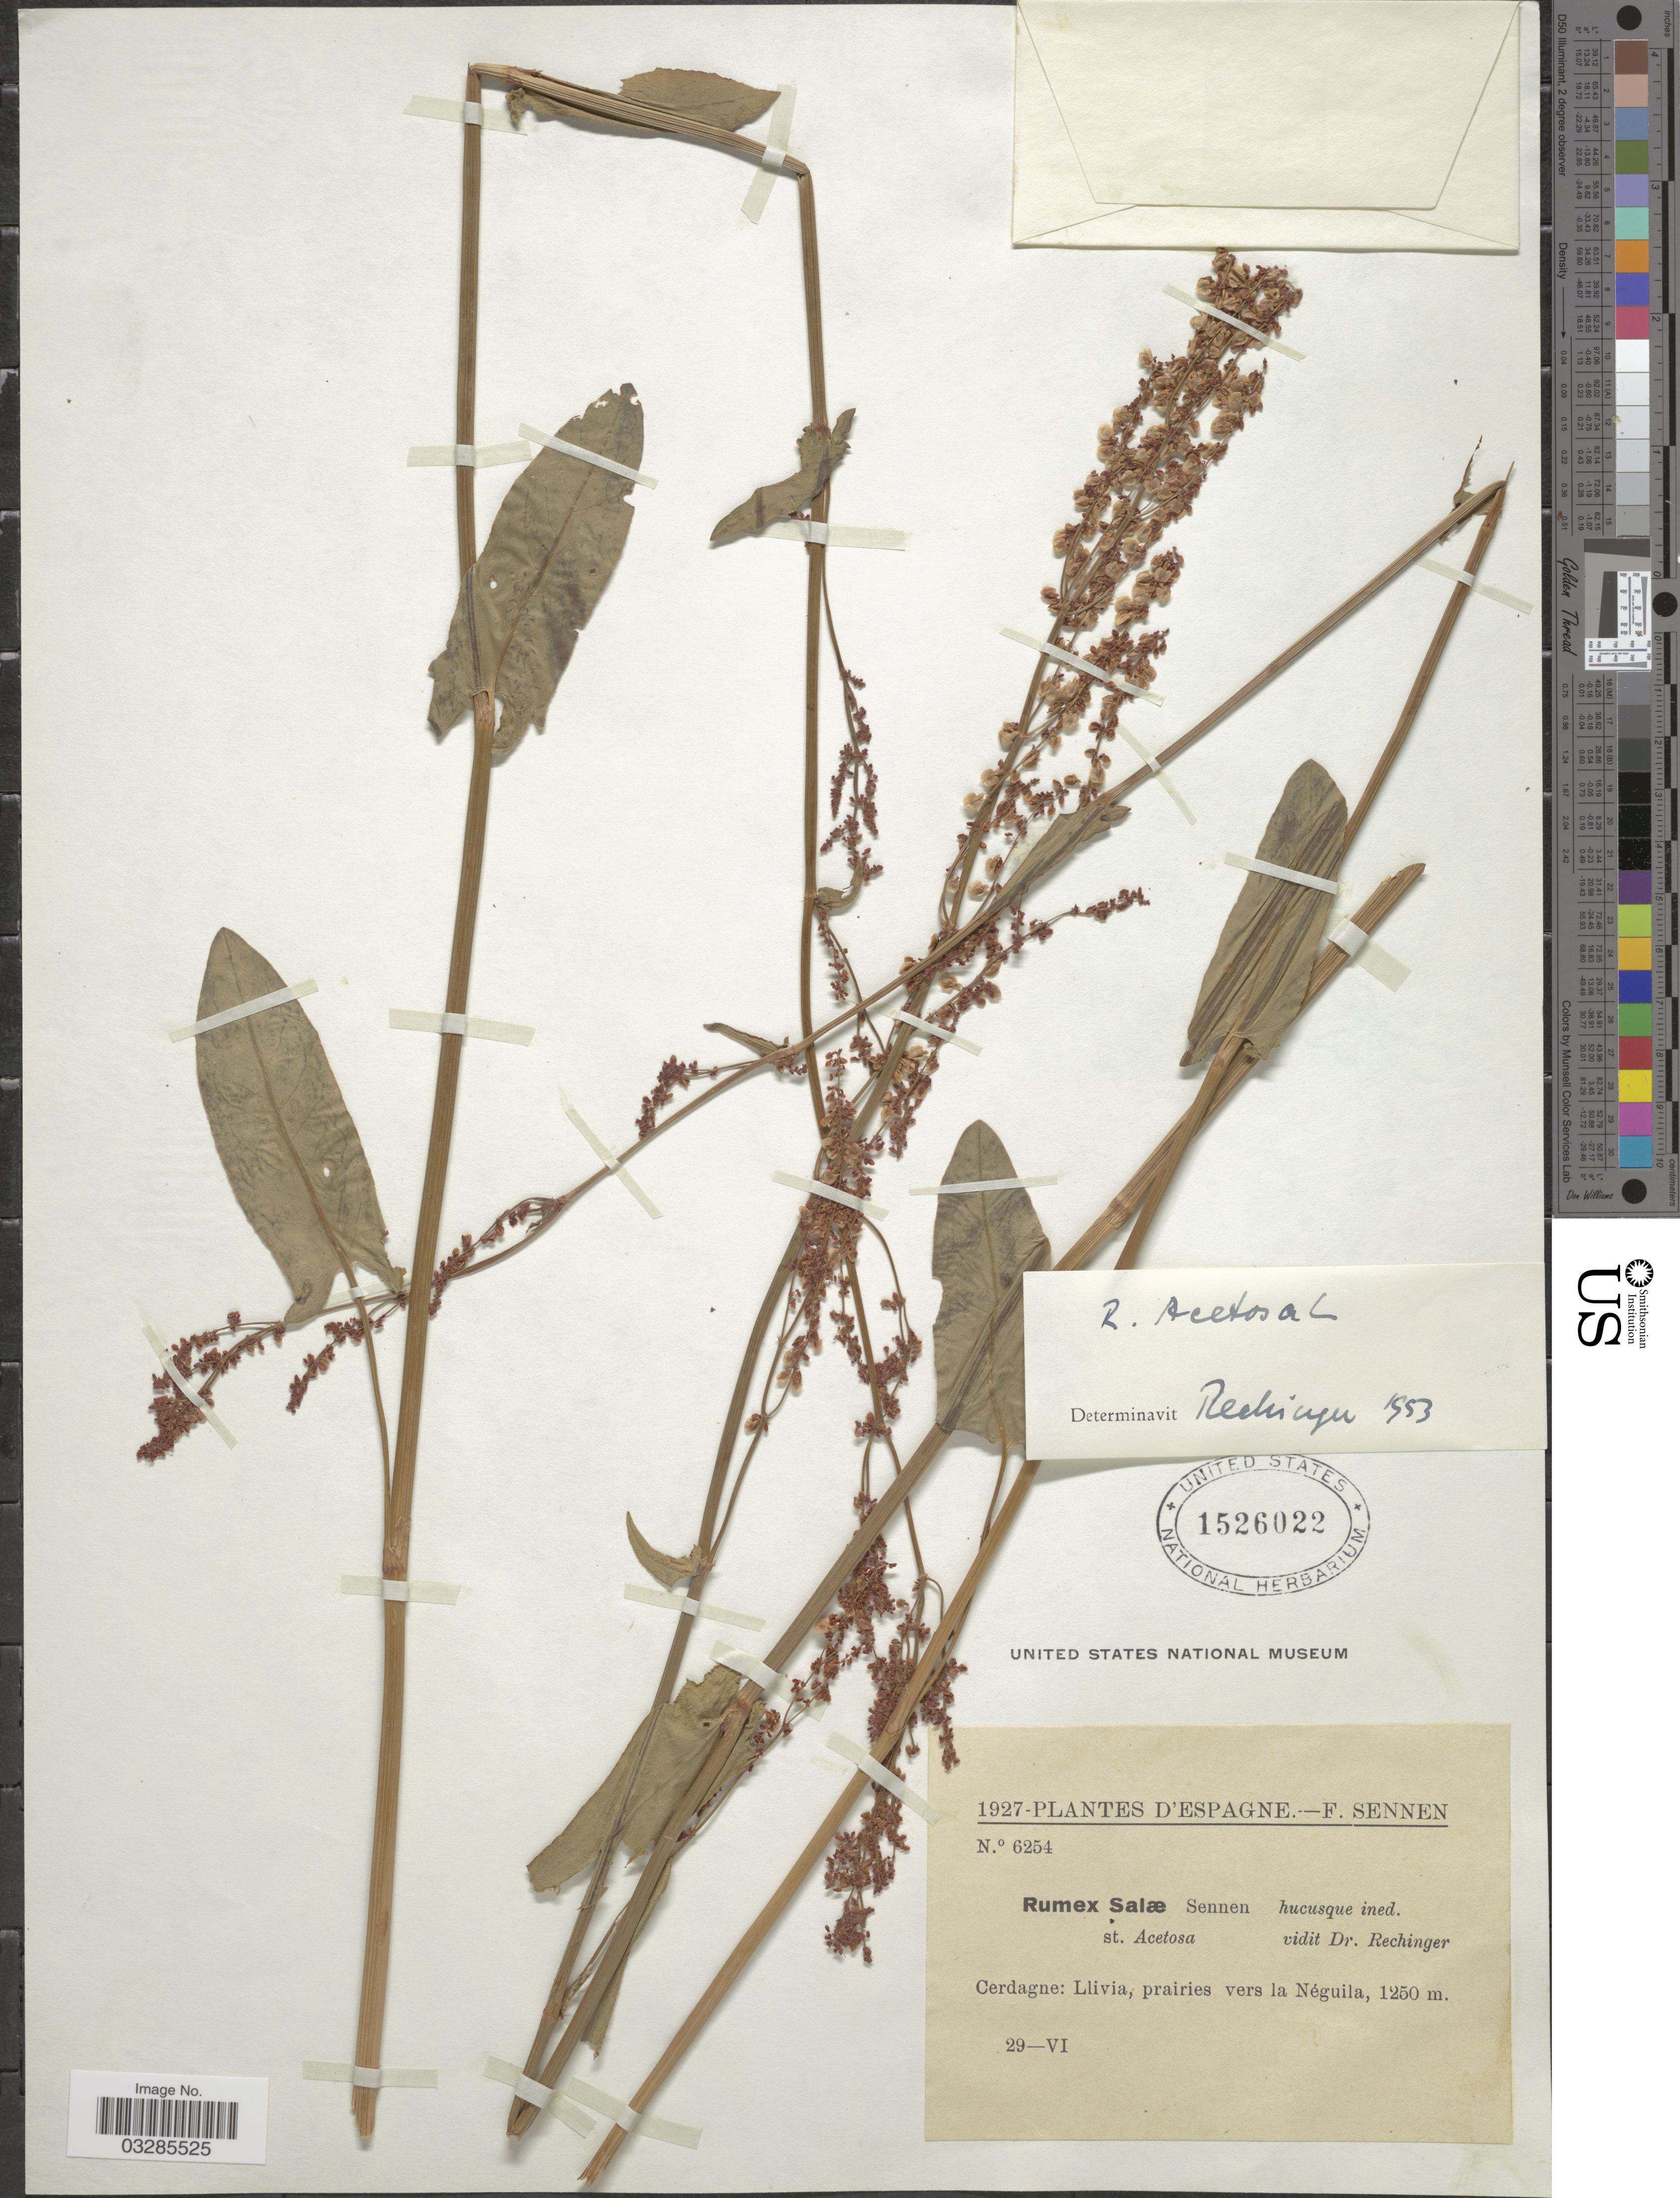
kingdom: Plantae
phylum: Tracheophyta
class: Magnoliopsida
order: Caryophyllales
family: Polygonaceae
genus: Rumex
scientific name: Rumex acetosa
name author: L.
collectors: E. Sennen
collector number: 6254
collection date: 1927-06-29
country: Spain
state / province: Islas Baleares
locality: Espagne. Llivia, prairies vers la Néguila.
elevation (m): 1250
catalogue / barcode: US 1526022